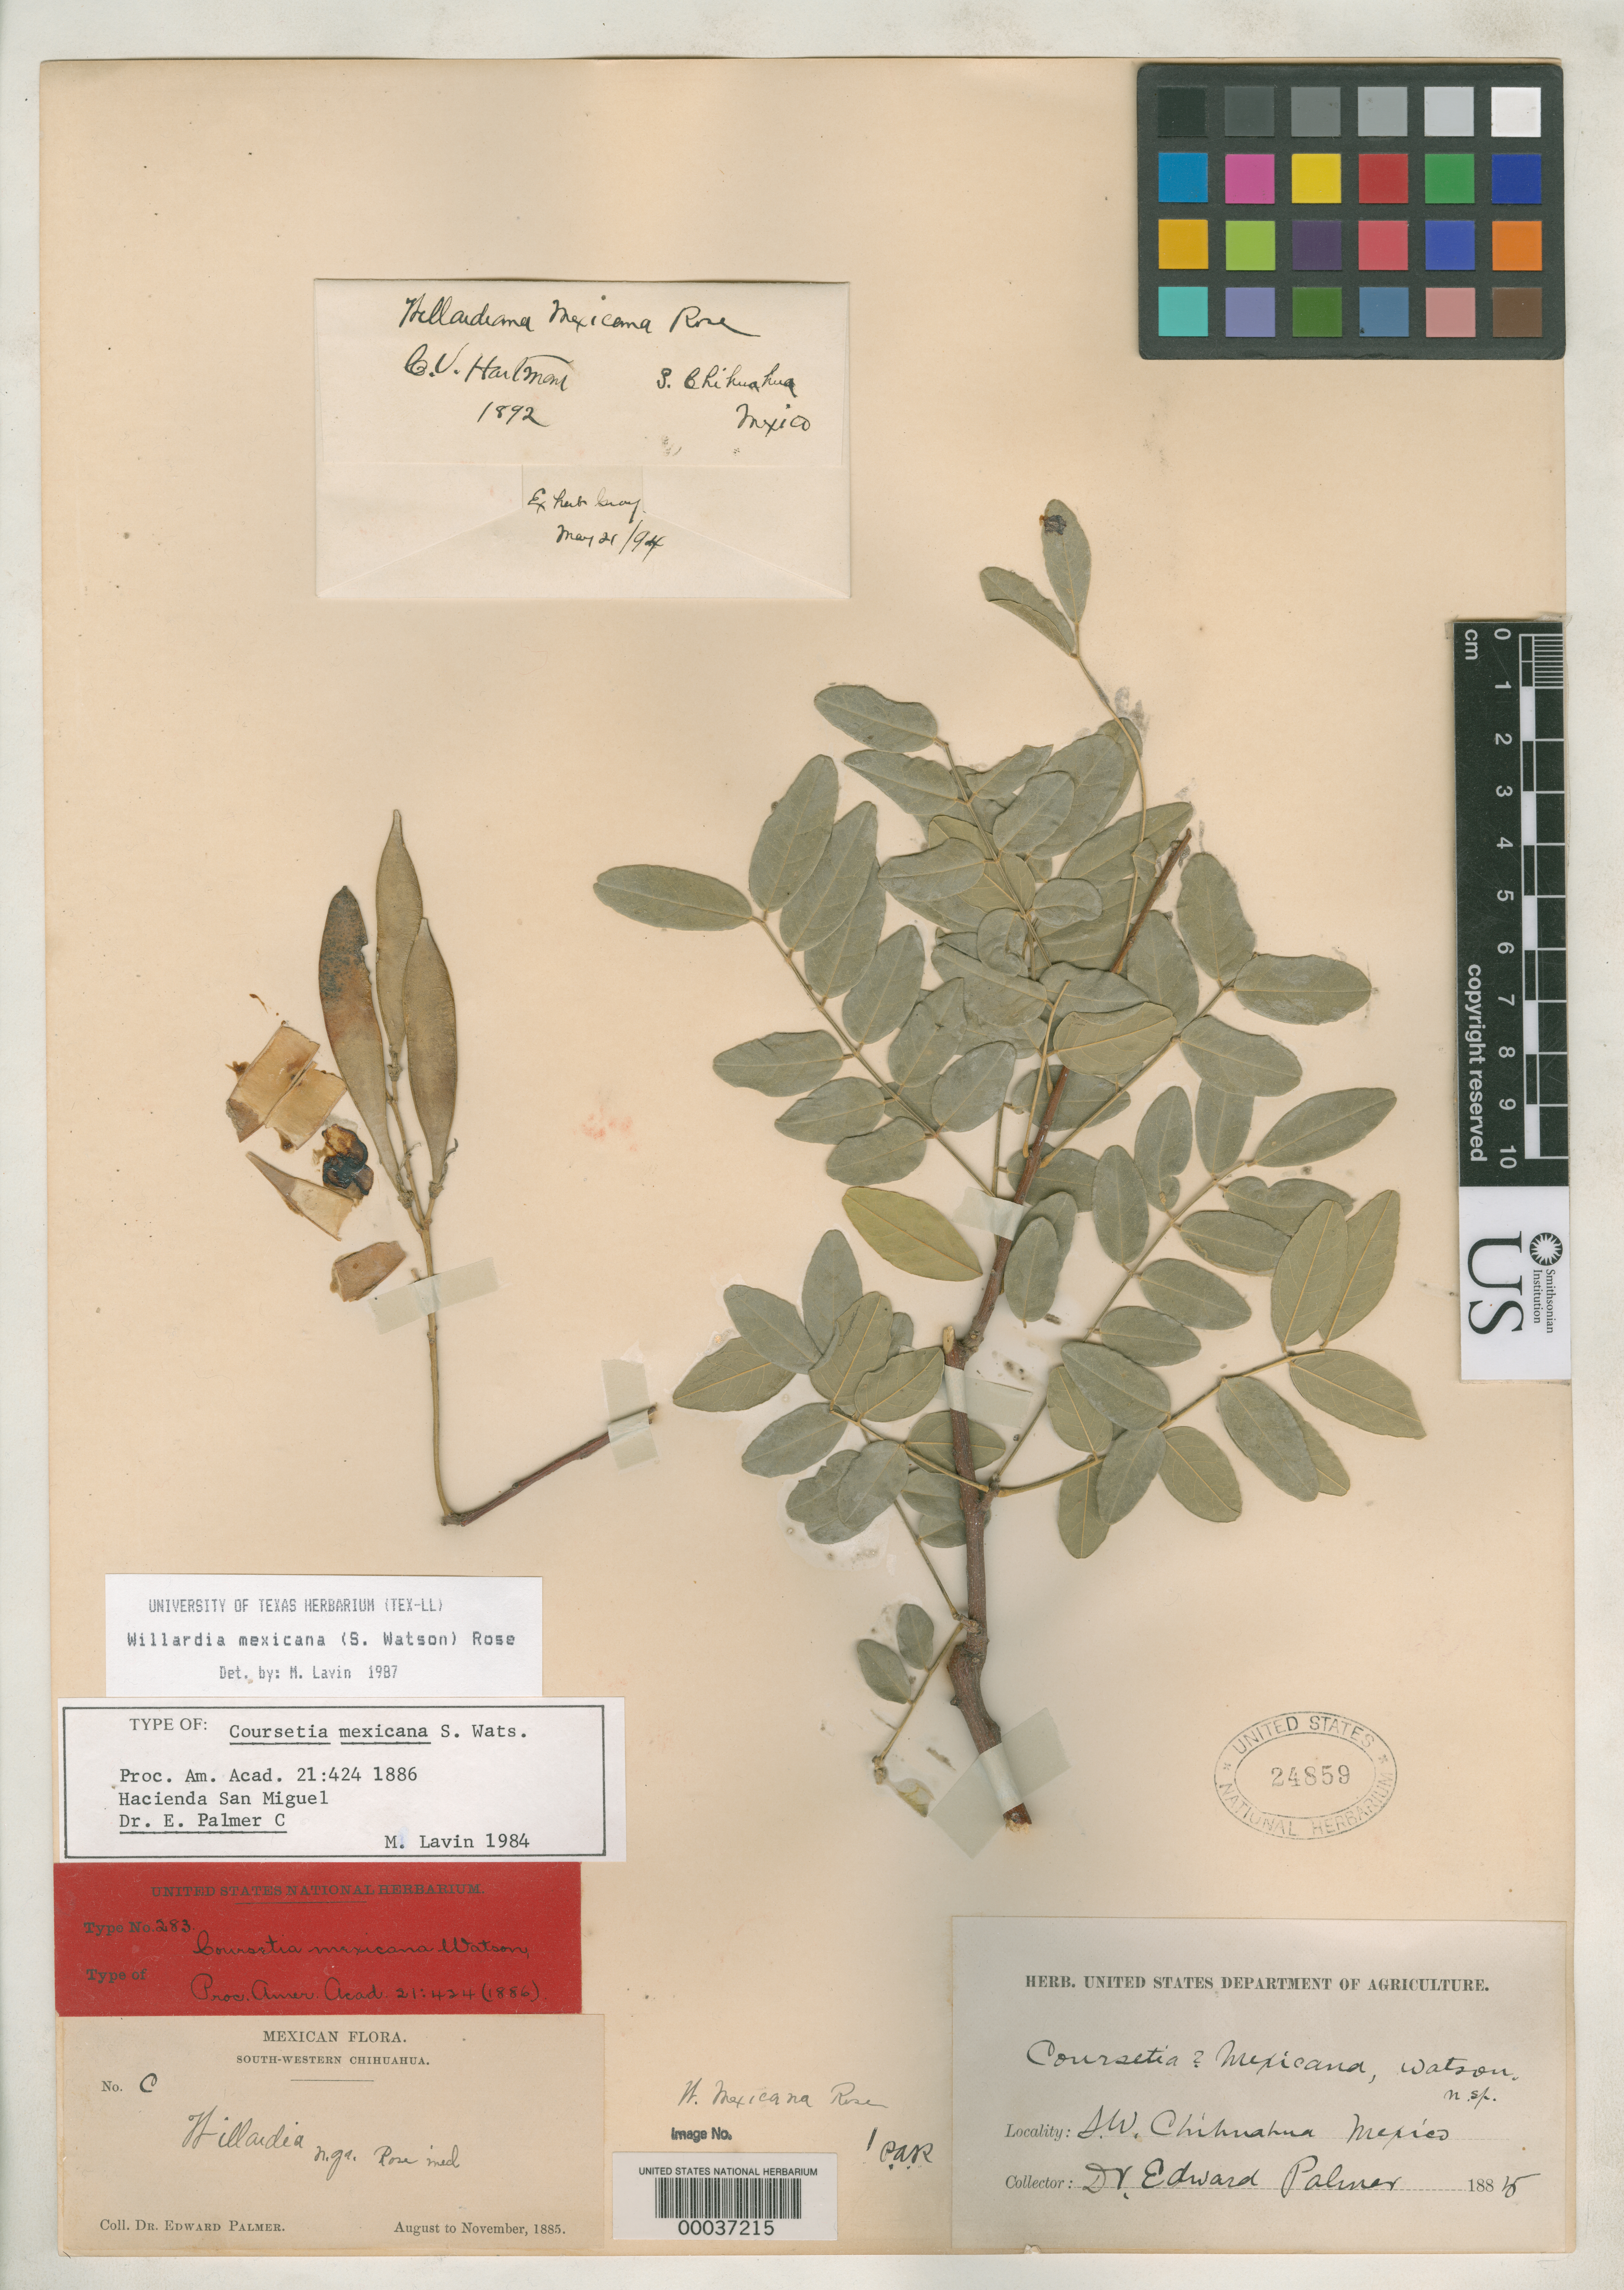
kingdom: Plantae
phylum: Tracheophyta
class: Magnoliopsida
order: Fabales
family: Fabaceae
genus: Coursetia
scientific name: Coursetia mexicana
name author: S. Watson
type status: Isotype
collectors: E. Palmer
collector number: C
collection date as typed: Aug 1885 to -- Nov 1885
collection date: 1885-08/1885-11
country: Mexico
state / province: Chihuahua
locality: South-western Chihuahua.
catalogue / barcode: US 24859